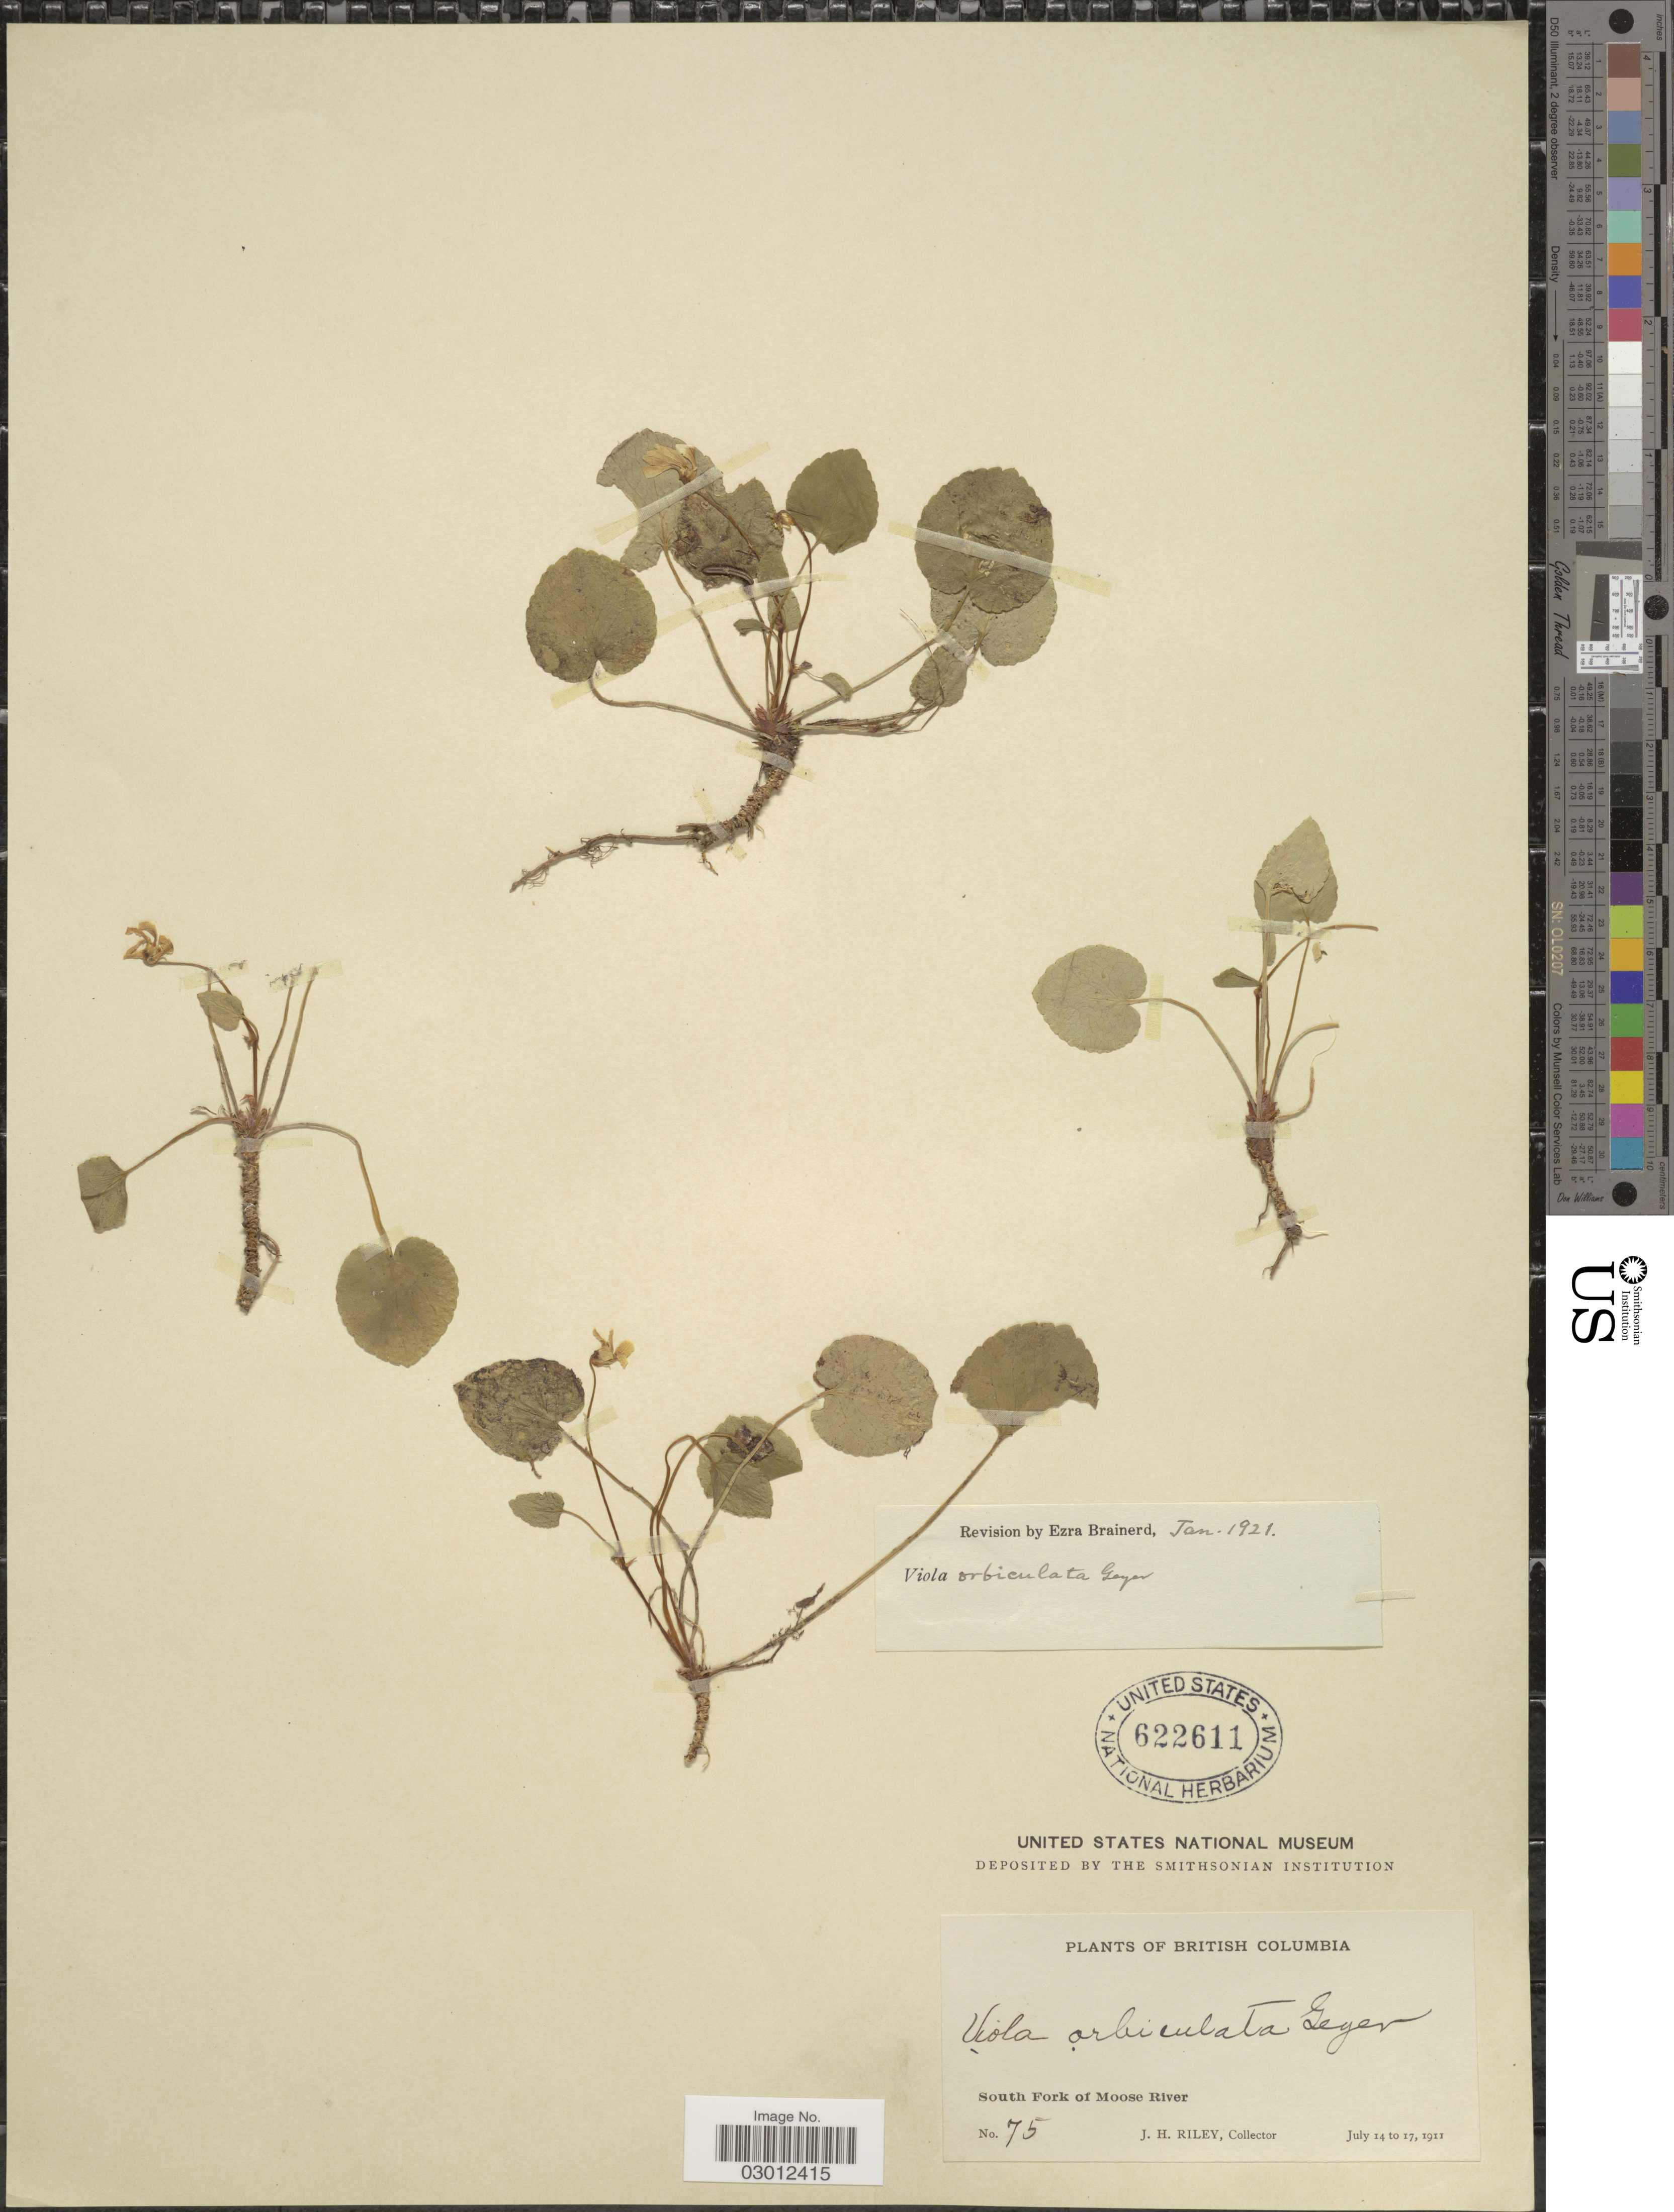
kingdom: Plantae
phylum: Tracheophyta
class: Magnoliopsida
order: Malpighiales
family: Violaceae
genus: Viola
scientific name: Viola orbiculata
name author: Geyer ex Hook.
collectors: J. H. Riley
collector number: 75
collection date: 1911-07-14/1911-07-17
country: Canada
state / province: British Columbia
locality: South Fork of Moose River.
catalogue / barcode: US 622611